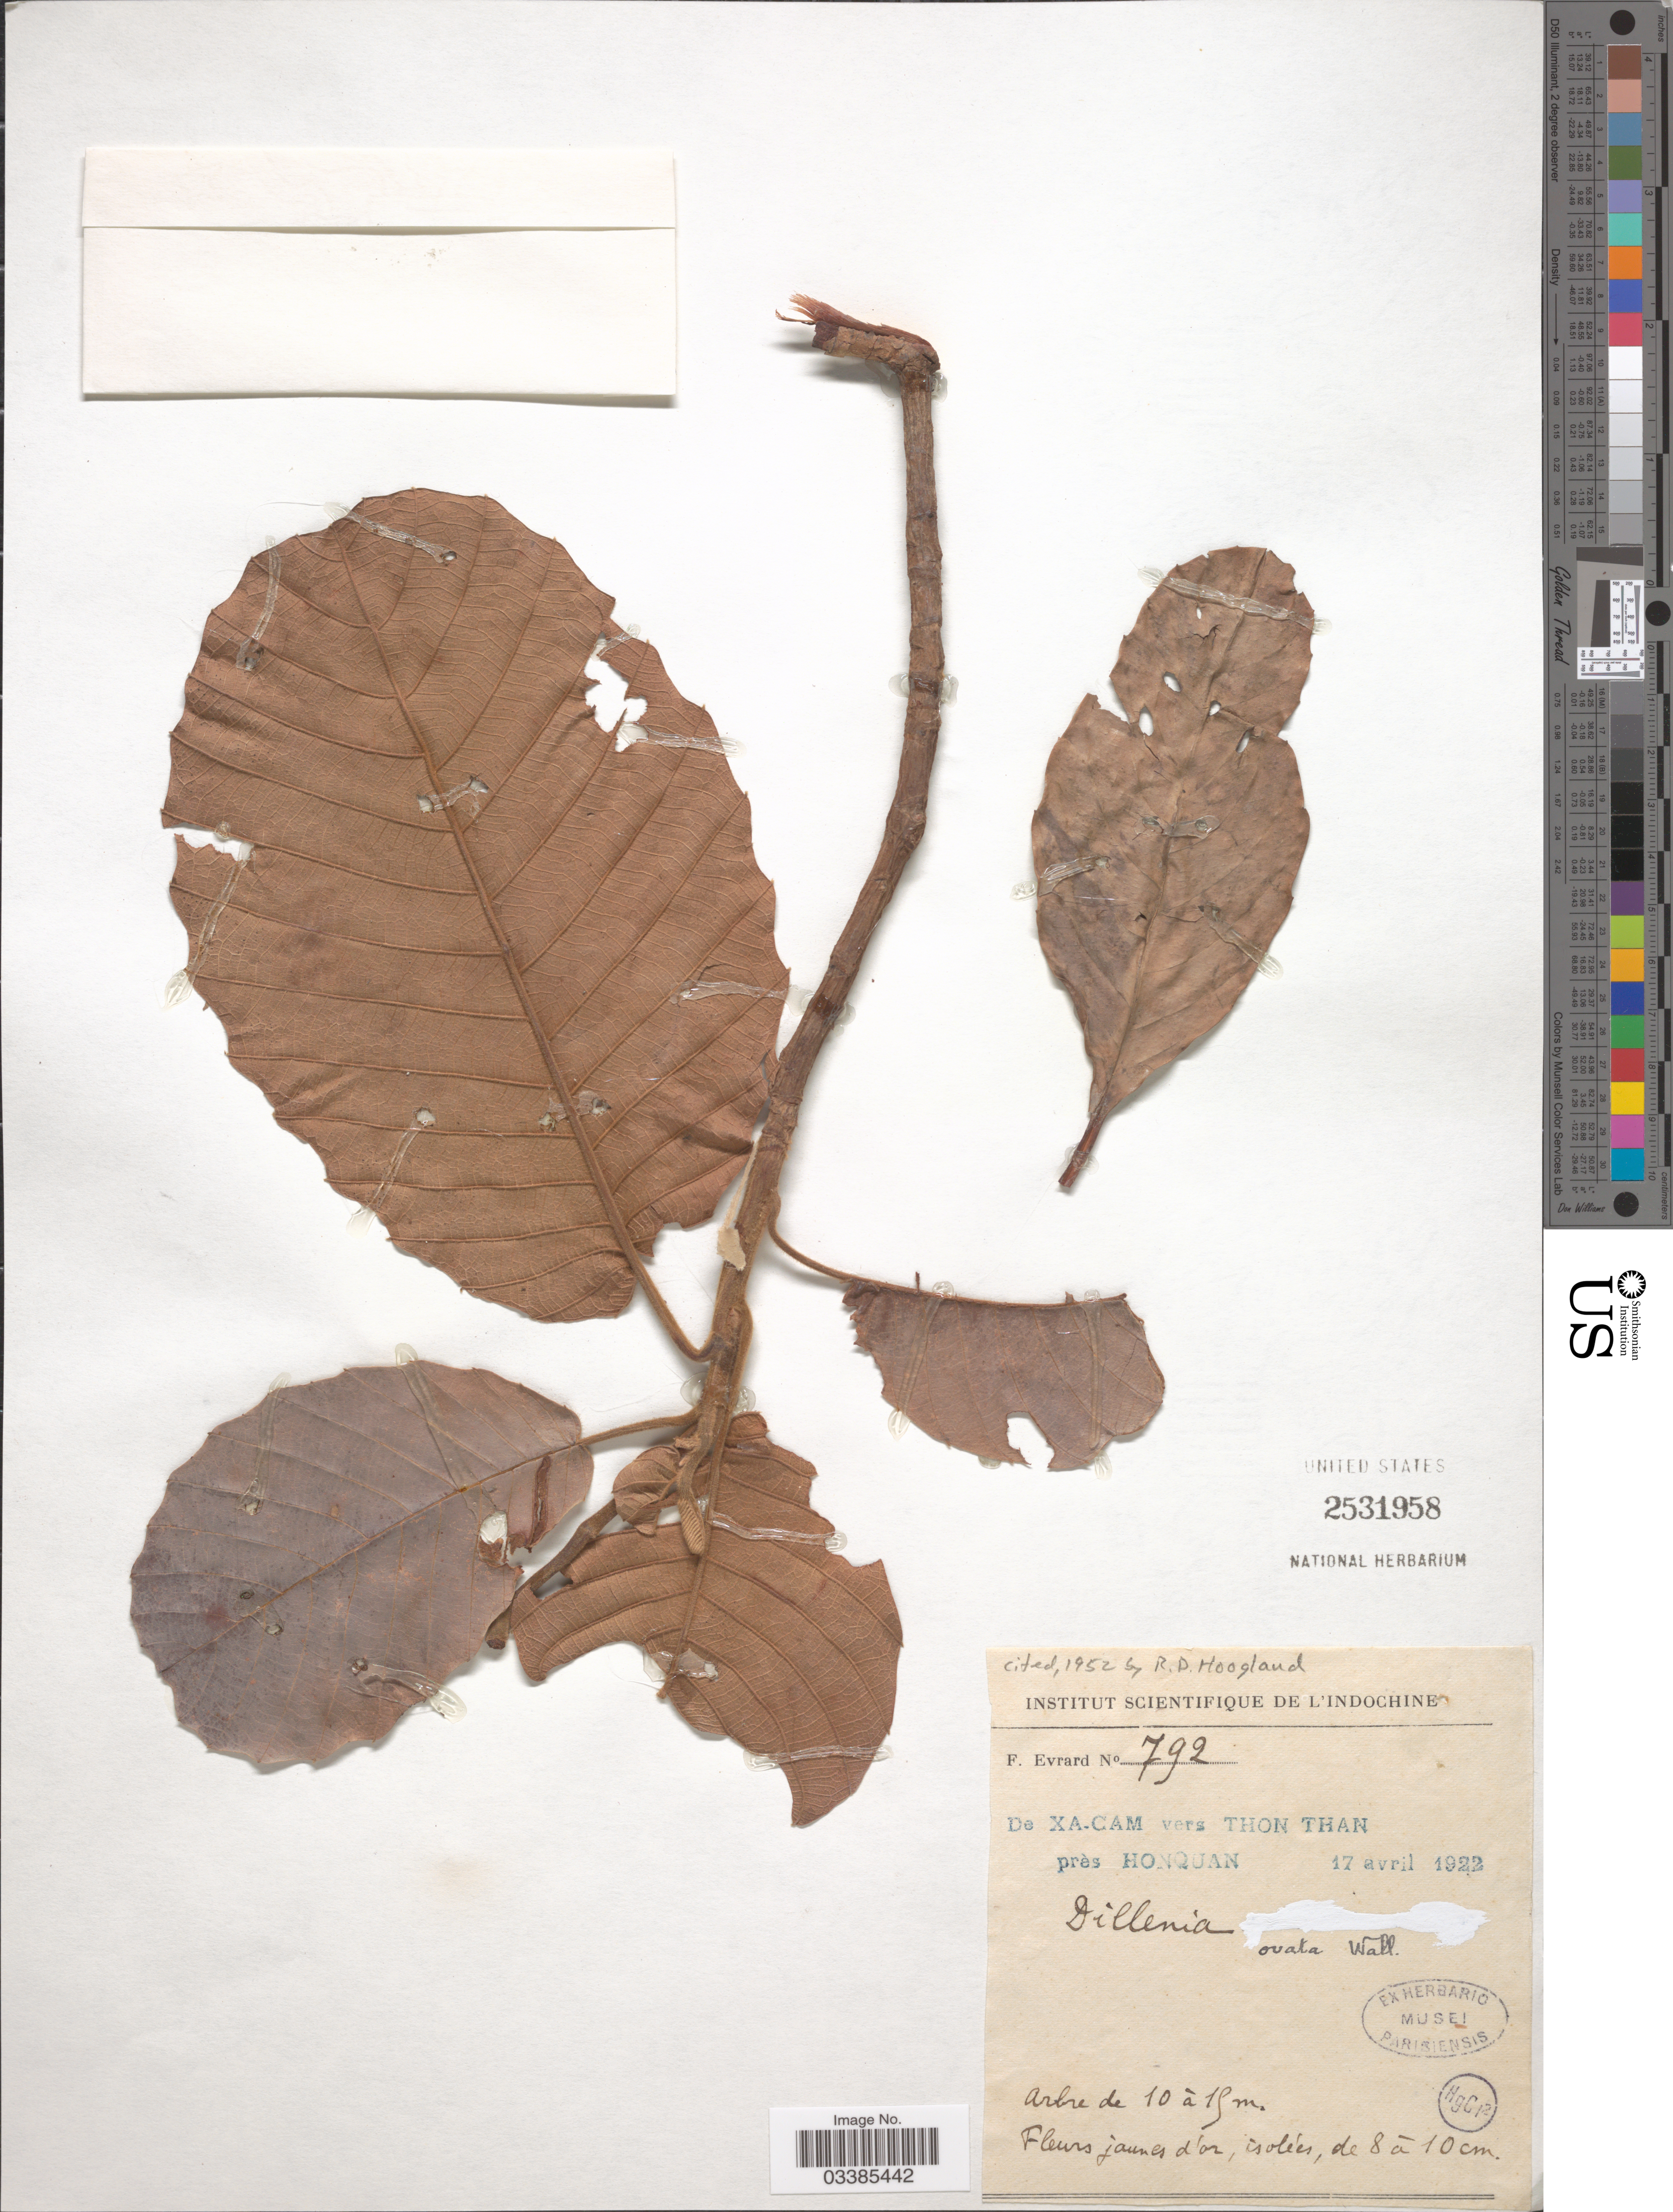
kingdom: Plantae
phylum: Tracheophyta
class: Magnoliopsida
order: Dilleniales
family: Dilleniaceae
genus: Dillenia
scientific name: Dillenia ovata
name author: Wall. ex Hook. f. & Thoms.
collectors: F. Evrard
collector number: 792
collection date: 1922-04-17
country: Vietnam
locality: De Xa-Cam vers Thon Than près Honquan.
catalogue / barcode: US 2531958